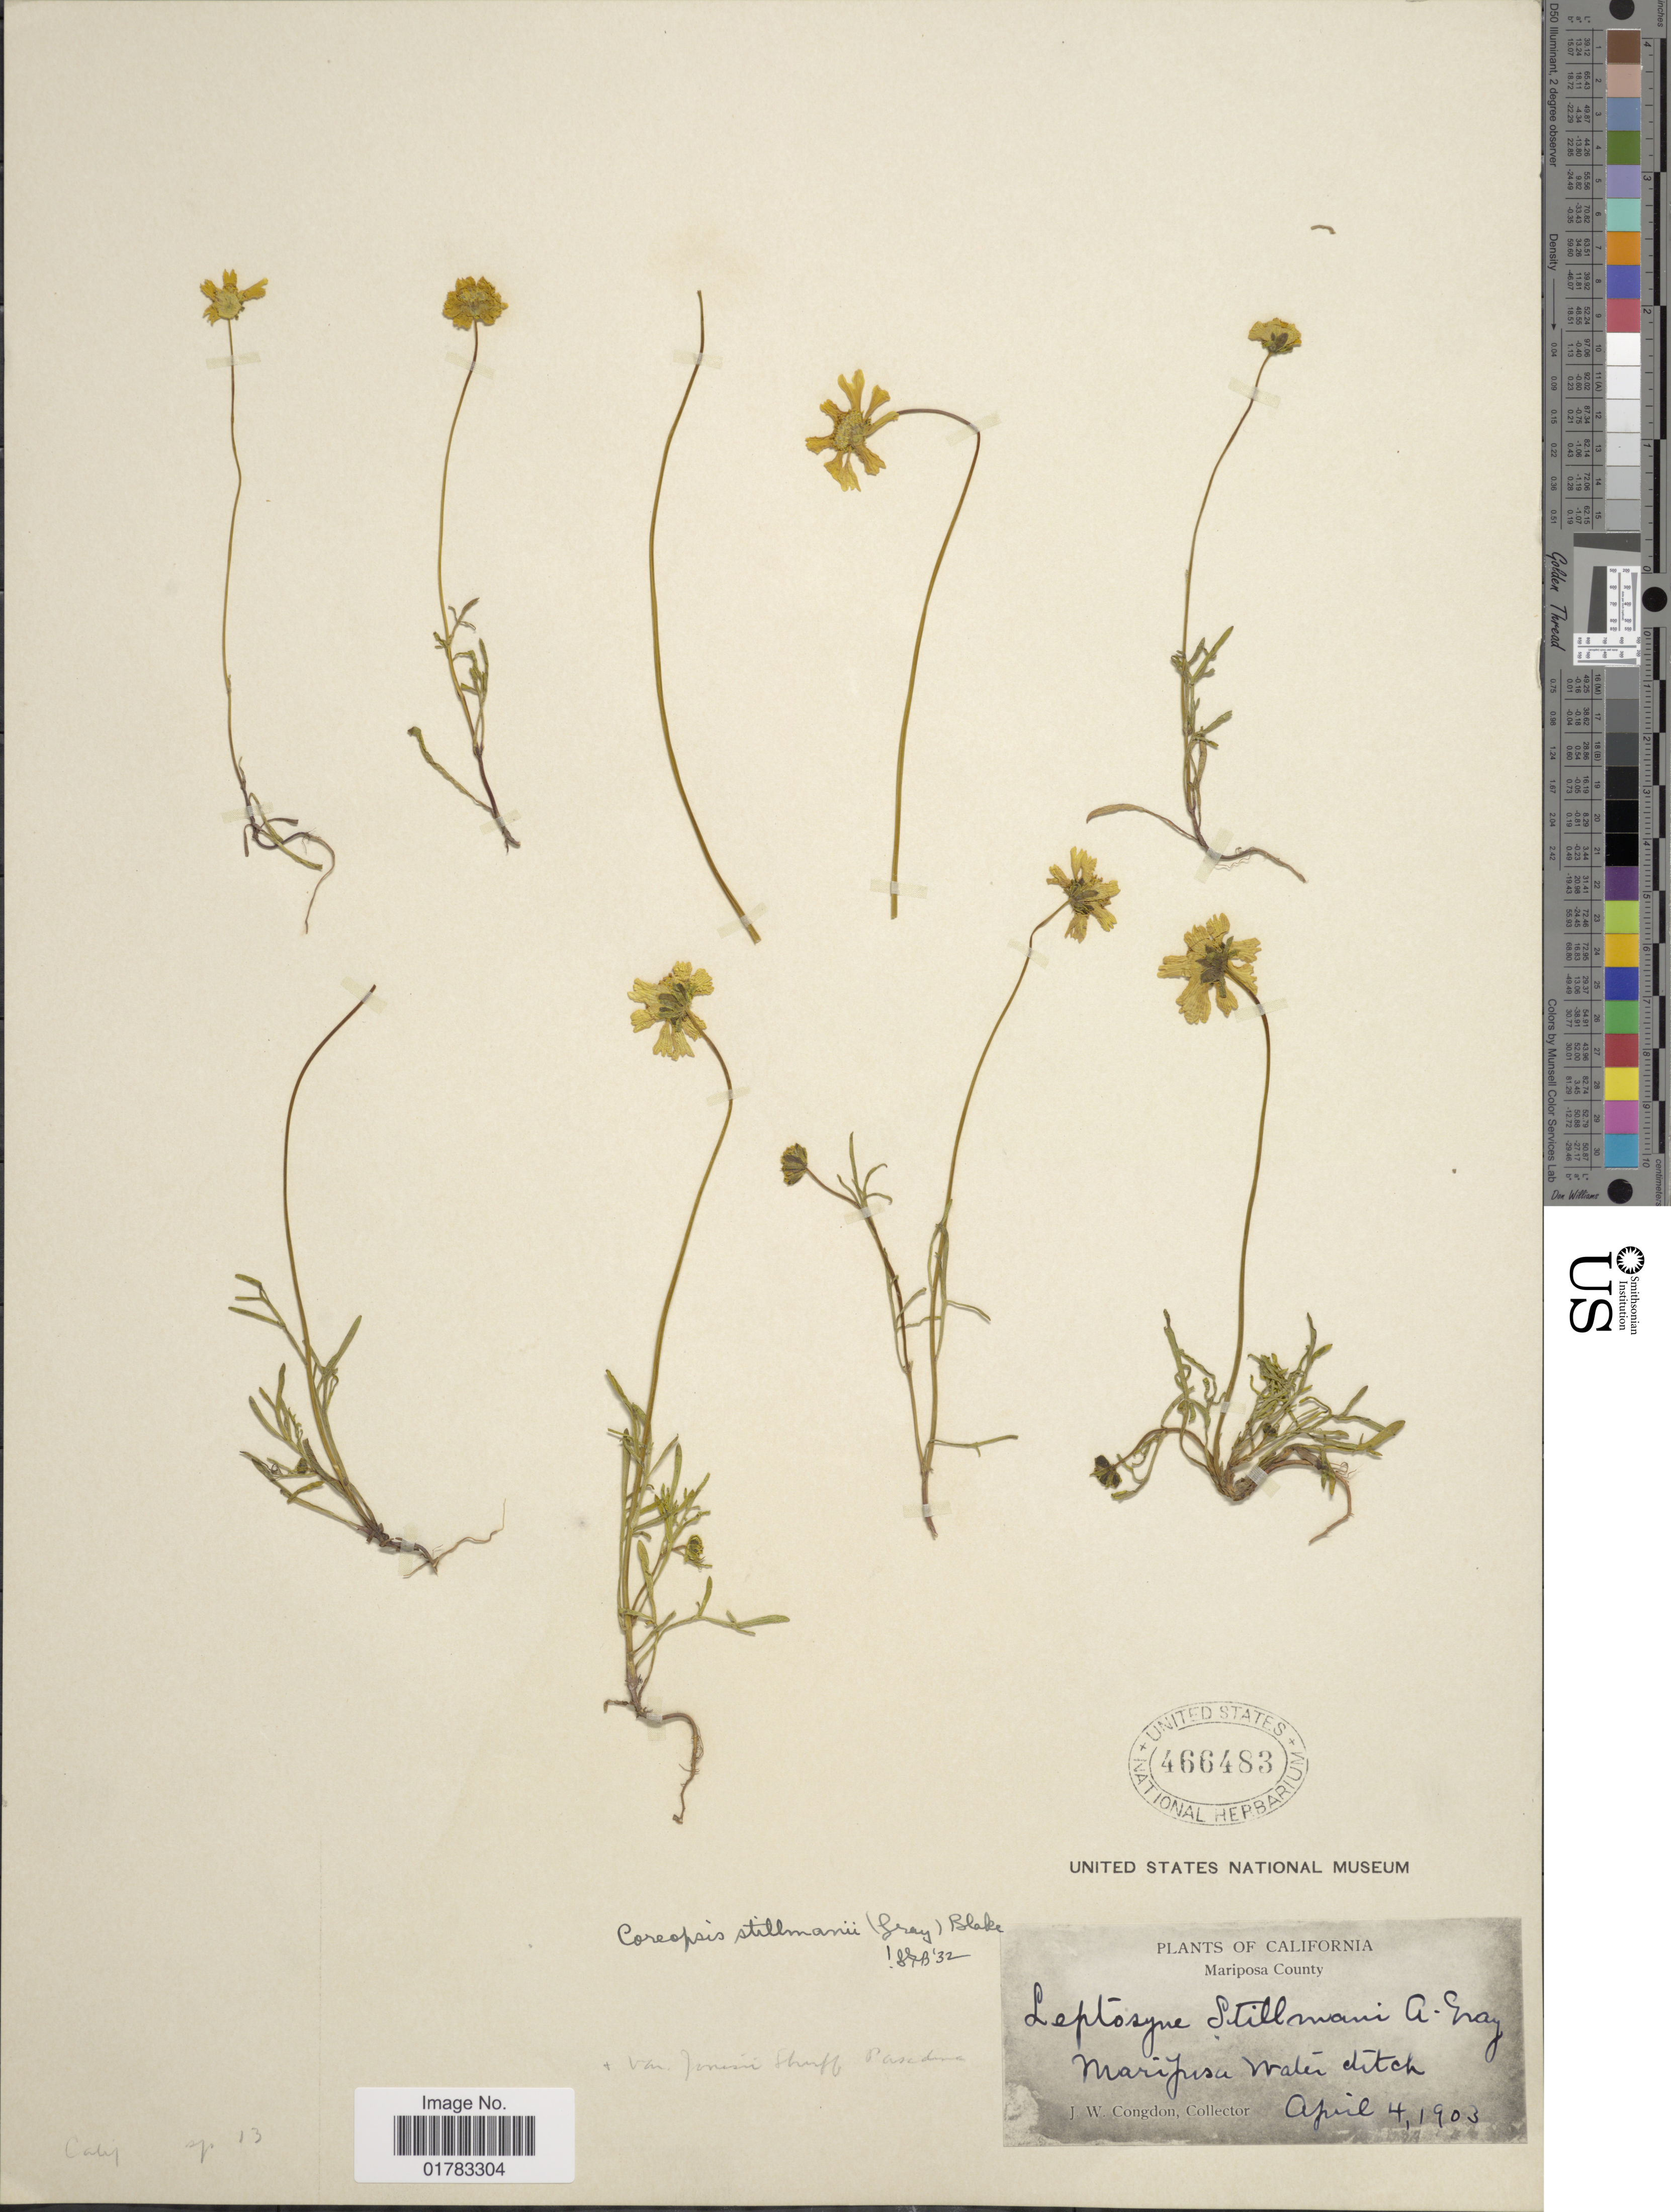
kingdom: Plantae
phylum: Tracheophyta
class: Magnoliopsida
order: Asterales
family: Asteraceae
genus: Coreopsis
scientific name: Coreopsis stillmanii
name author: (A. Gray) S.F. Blake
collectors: J. W. Congdon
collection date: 1903-04-04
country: United States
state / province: California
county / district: Mariposa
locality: Mariposa County, Marposa water ditch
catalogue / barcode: US 466483